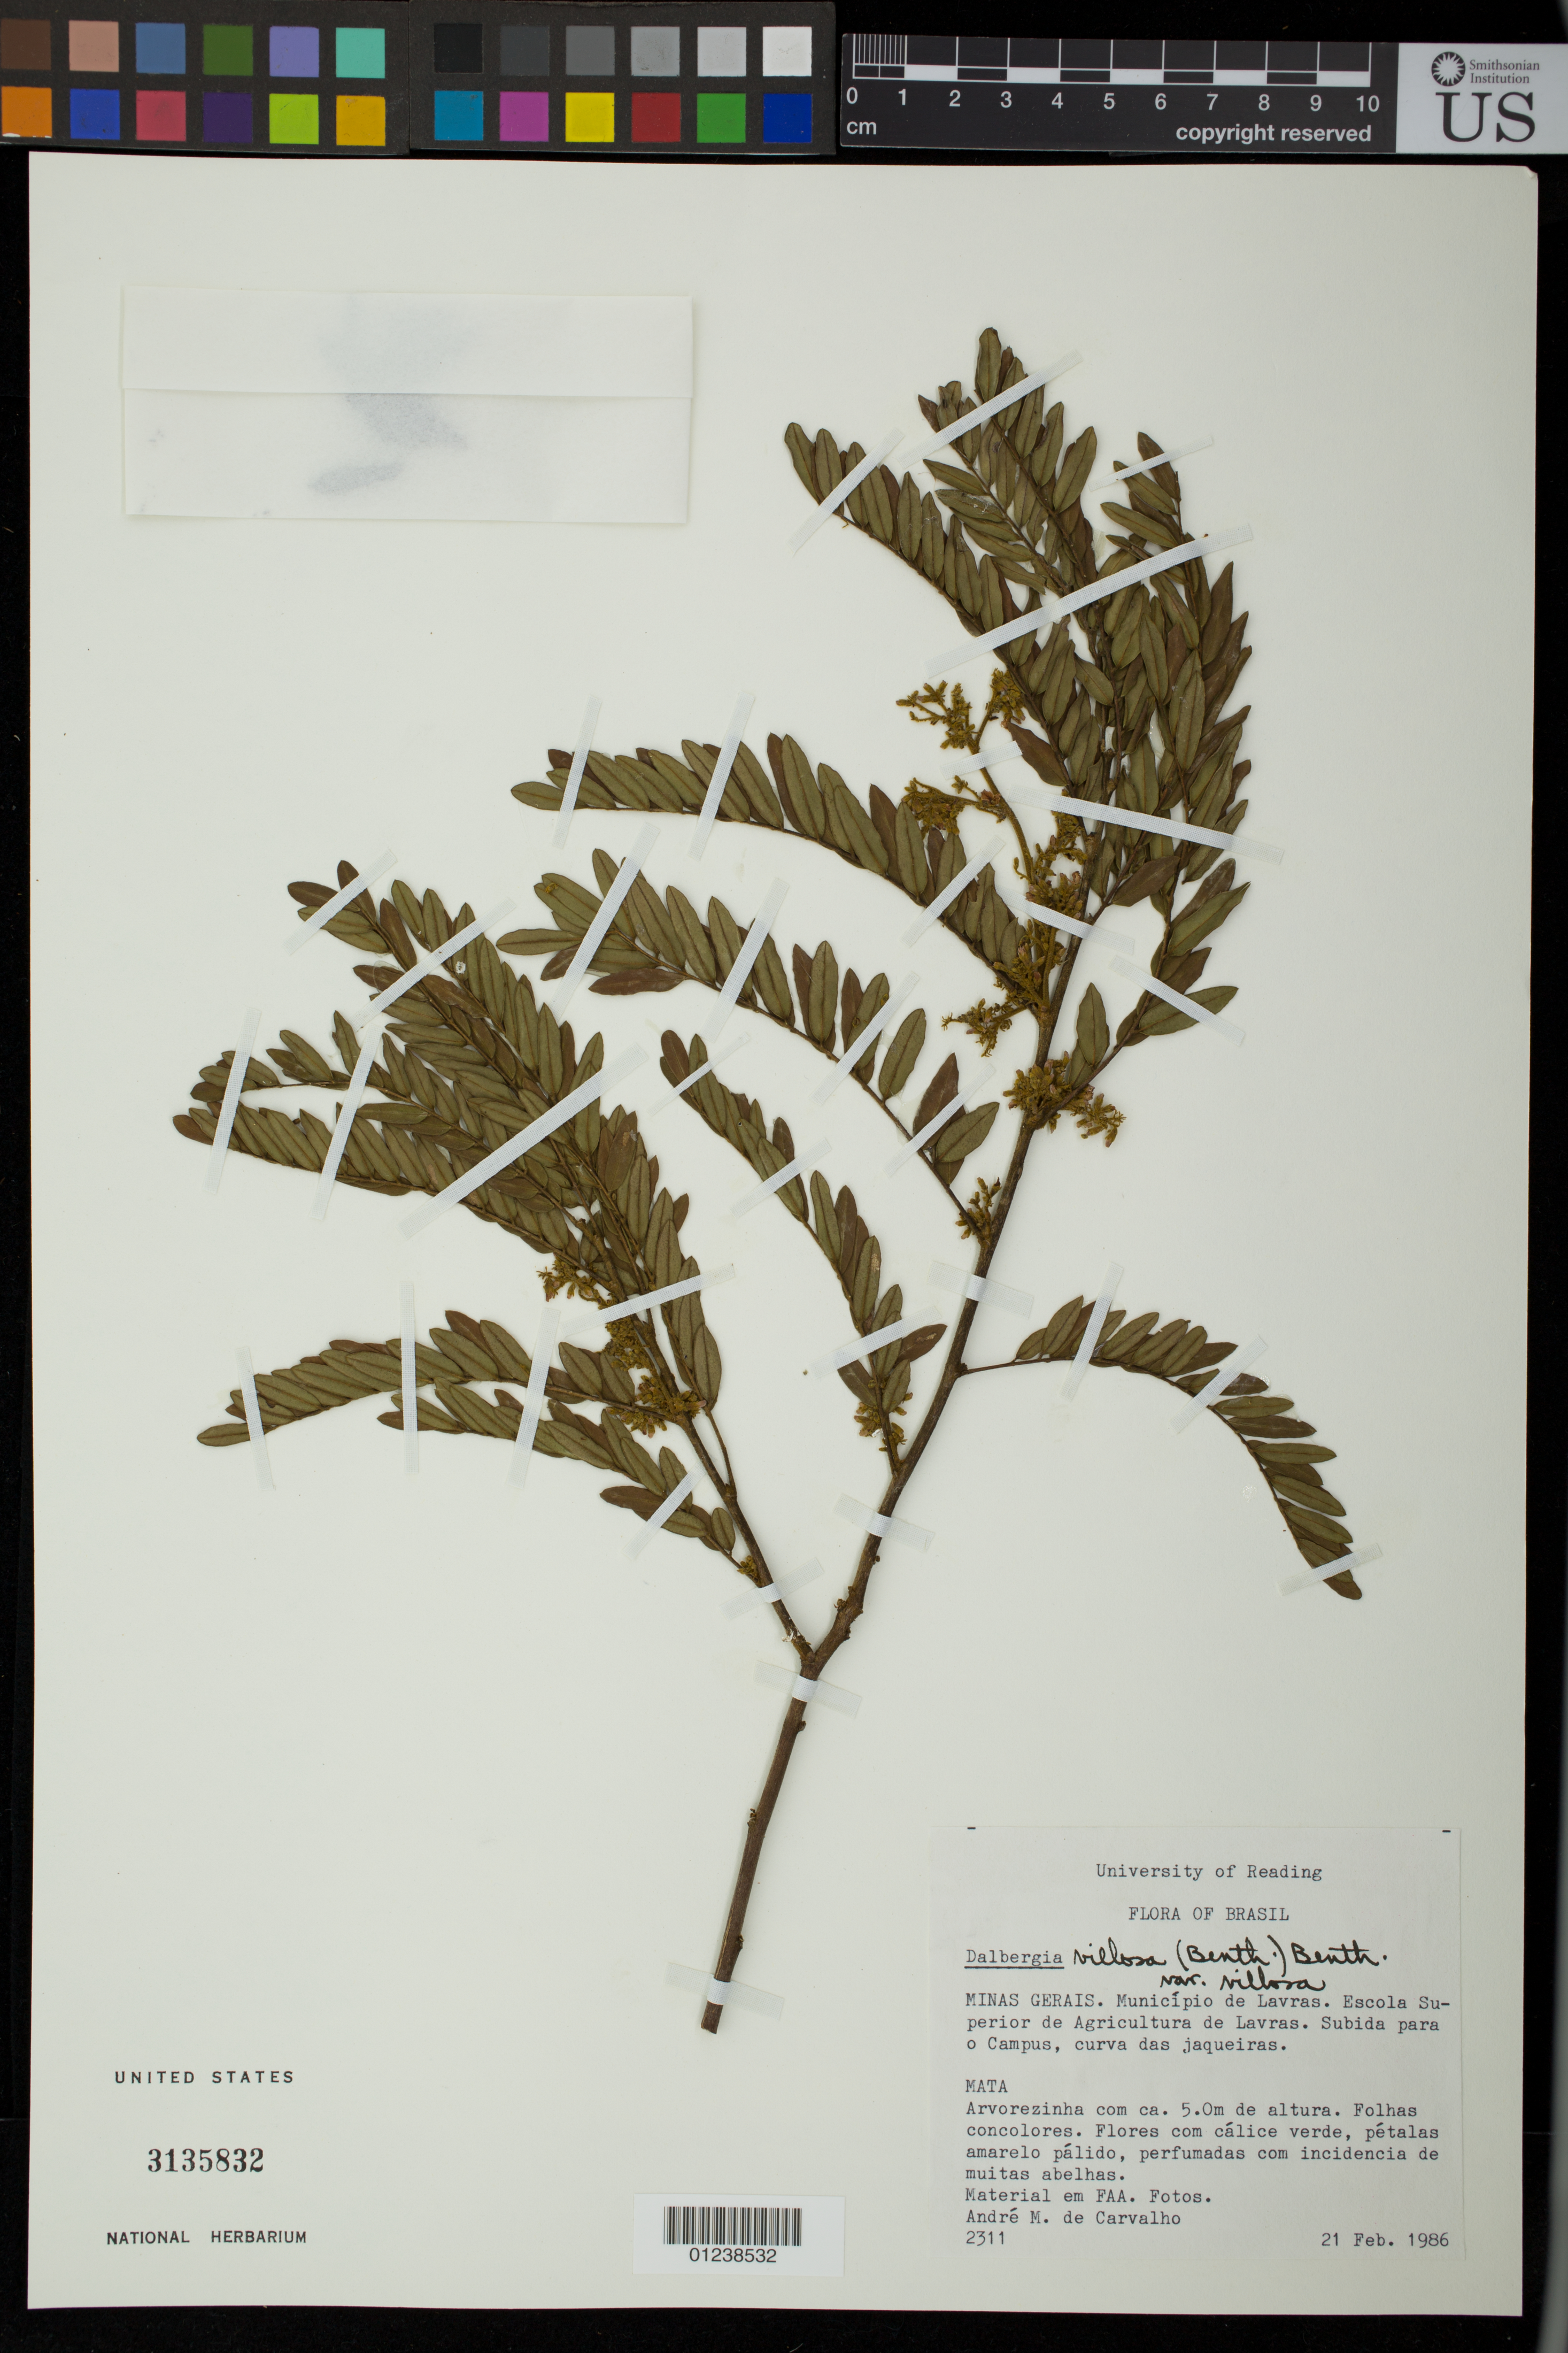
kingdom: Plantae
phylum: Tracheophyta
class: Magnoliopsida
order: Fabales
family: Fabaceae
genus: Dalbergia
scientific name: Dalbergia villosa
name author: (Benth.) Benth.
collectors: A. M. Carvalho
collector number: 2311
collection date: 1986-02-21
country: Brazil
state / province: Minas Gerais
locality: Lavras. Escola Superior de Agricultura de Lavras. Subida para o Campus, curva das jaqueiras.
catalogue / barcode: US 3135832